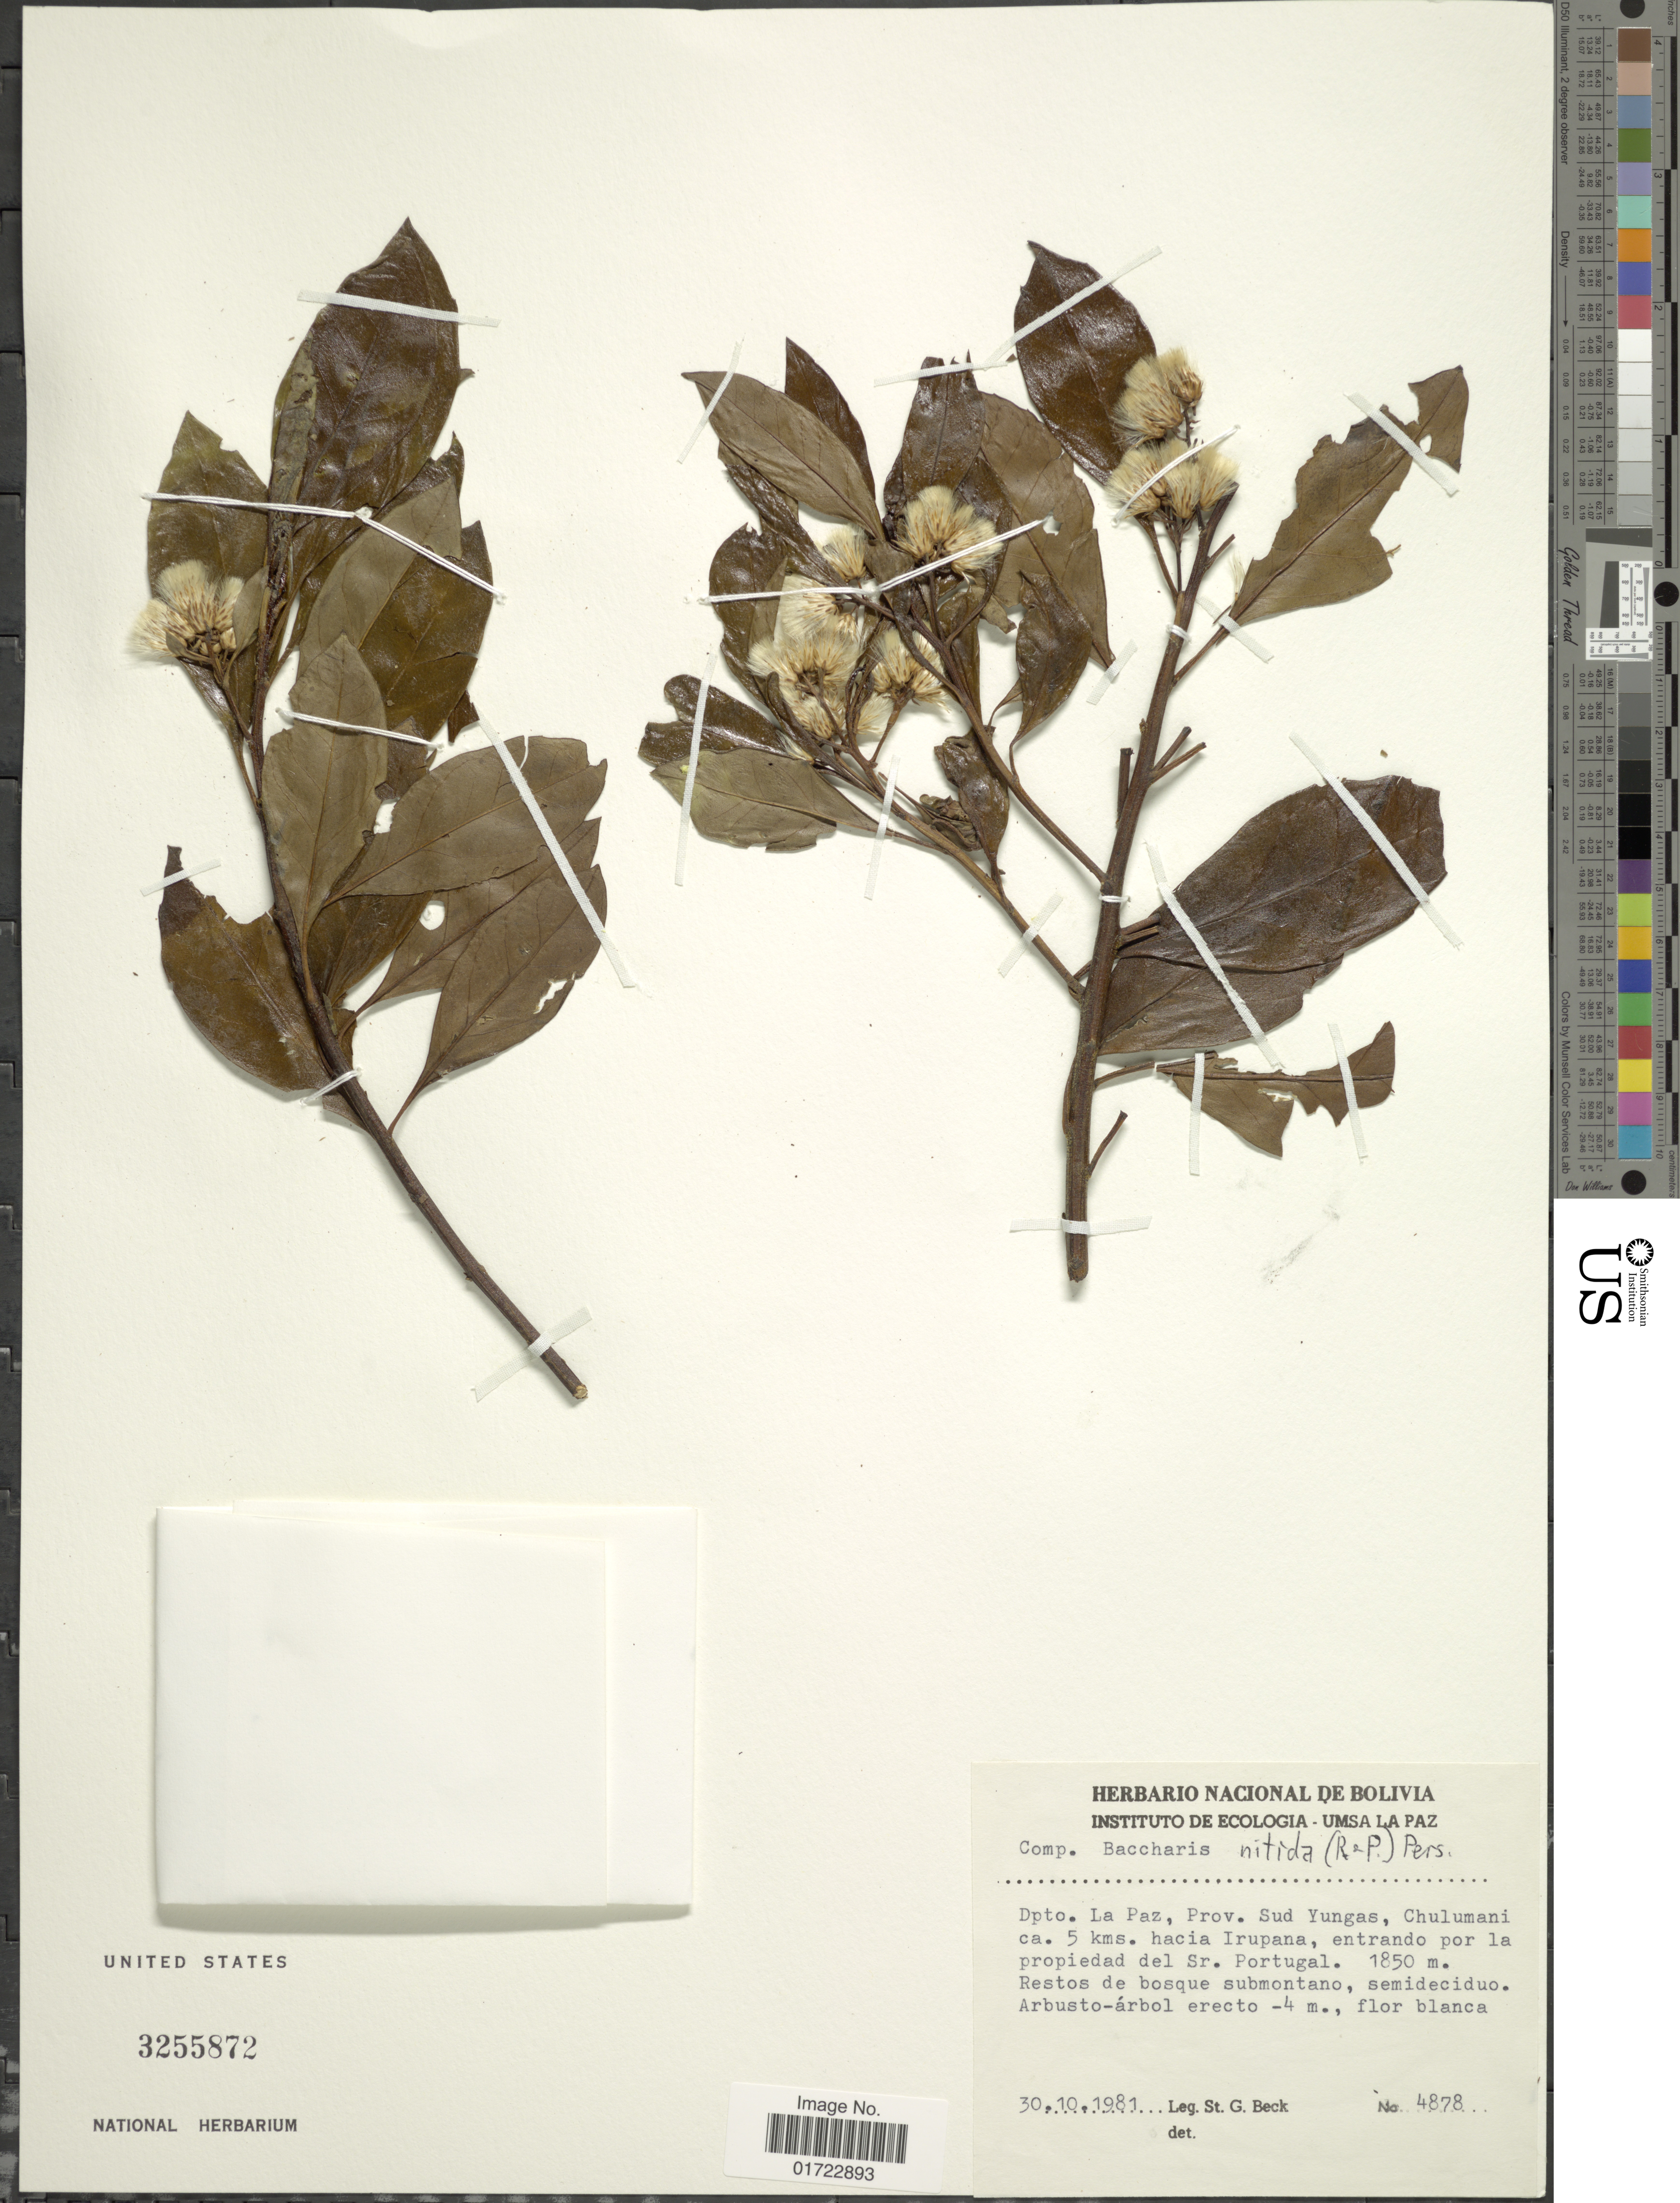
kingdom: Plantae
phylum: Tracheophyta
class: Magnoliopsida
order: Asterales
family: Asteraceae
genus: Baccharis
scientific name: Baccharis nitida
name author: (Ruiz & Pav.) Pers.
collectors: S. G. Beck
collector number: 4878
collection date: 1981-10-30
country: Bolivia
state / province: La Paz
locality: Prov. Sud Yungas, Chulumani ca. 5 kms. hacia Irupana, entrando por la propiedad del Sr. Portugal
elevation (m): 1850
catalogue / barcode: US 3255872